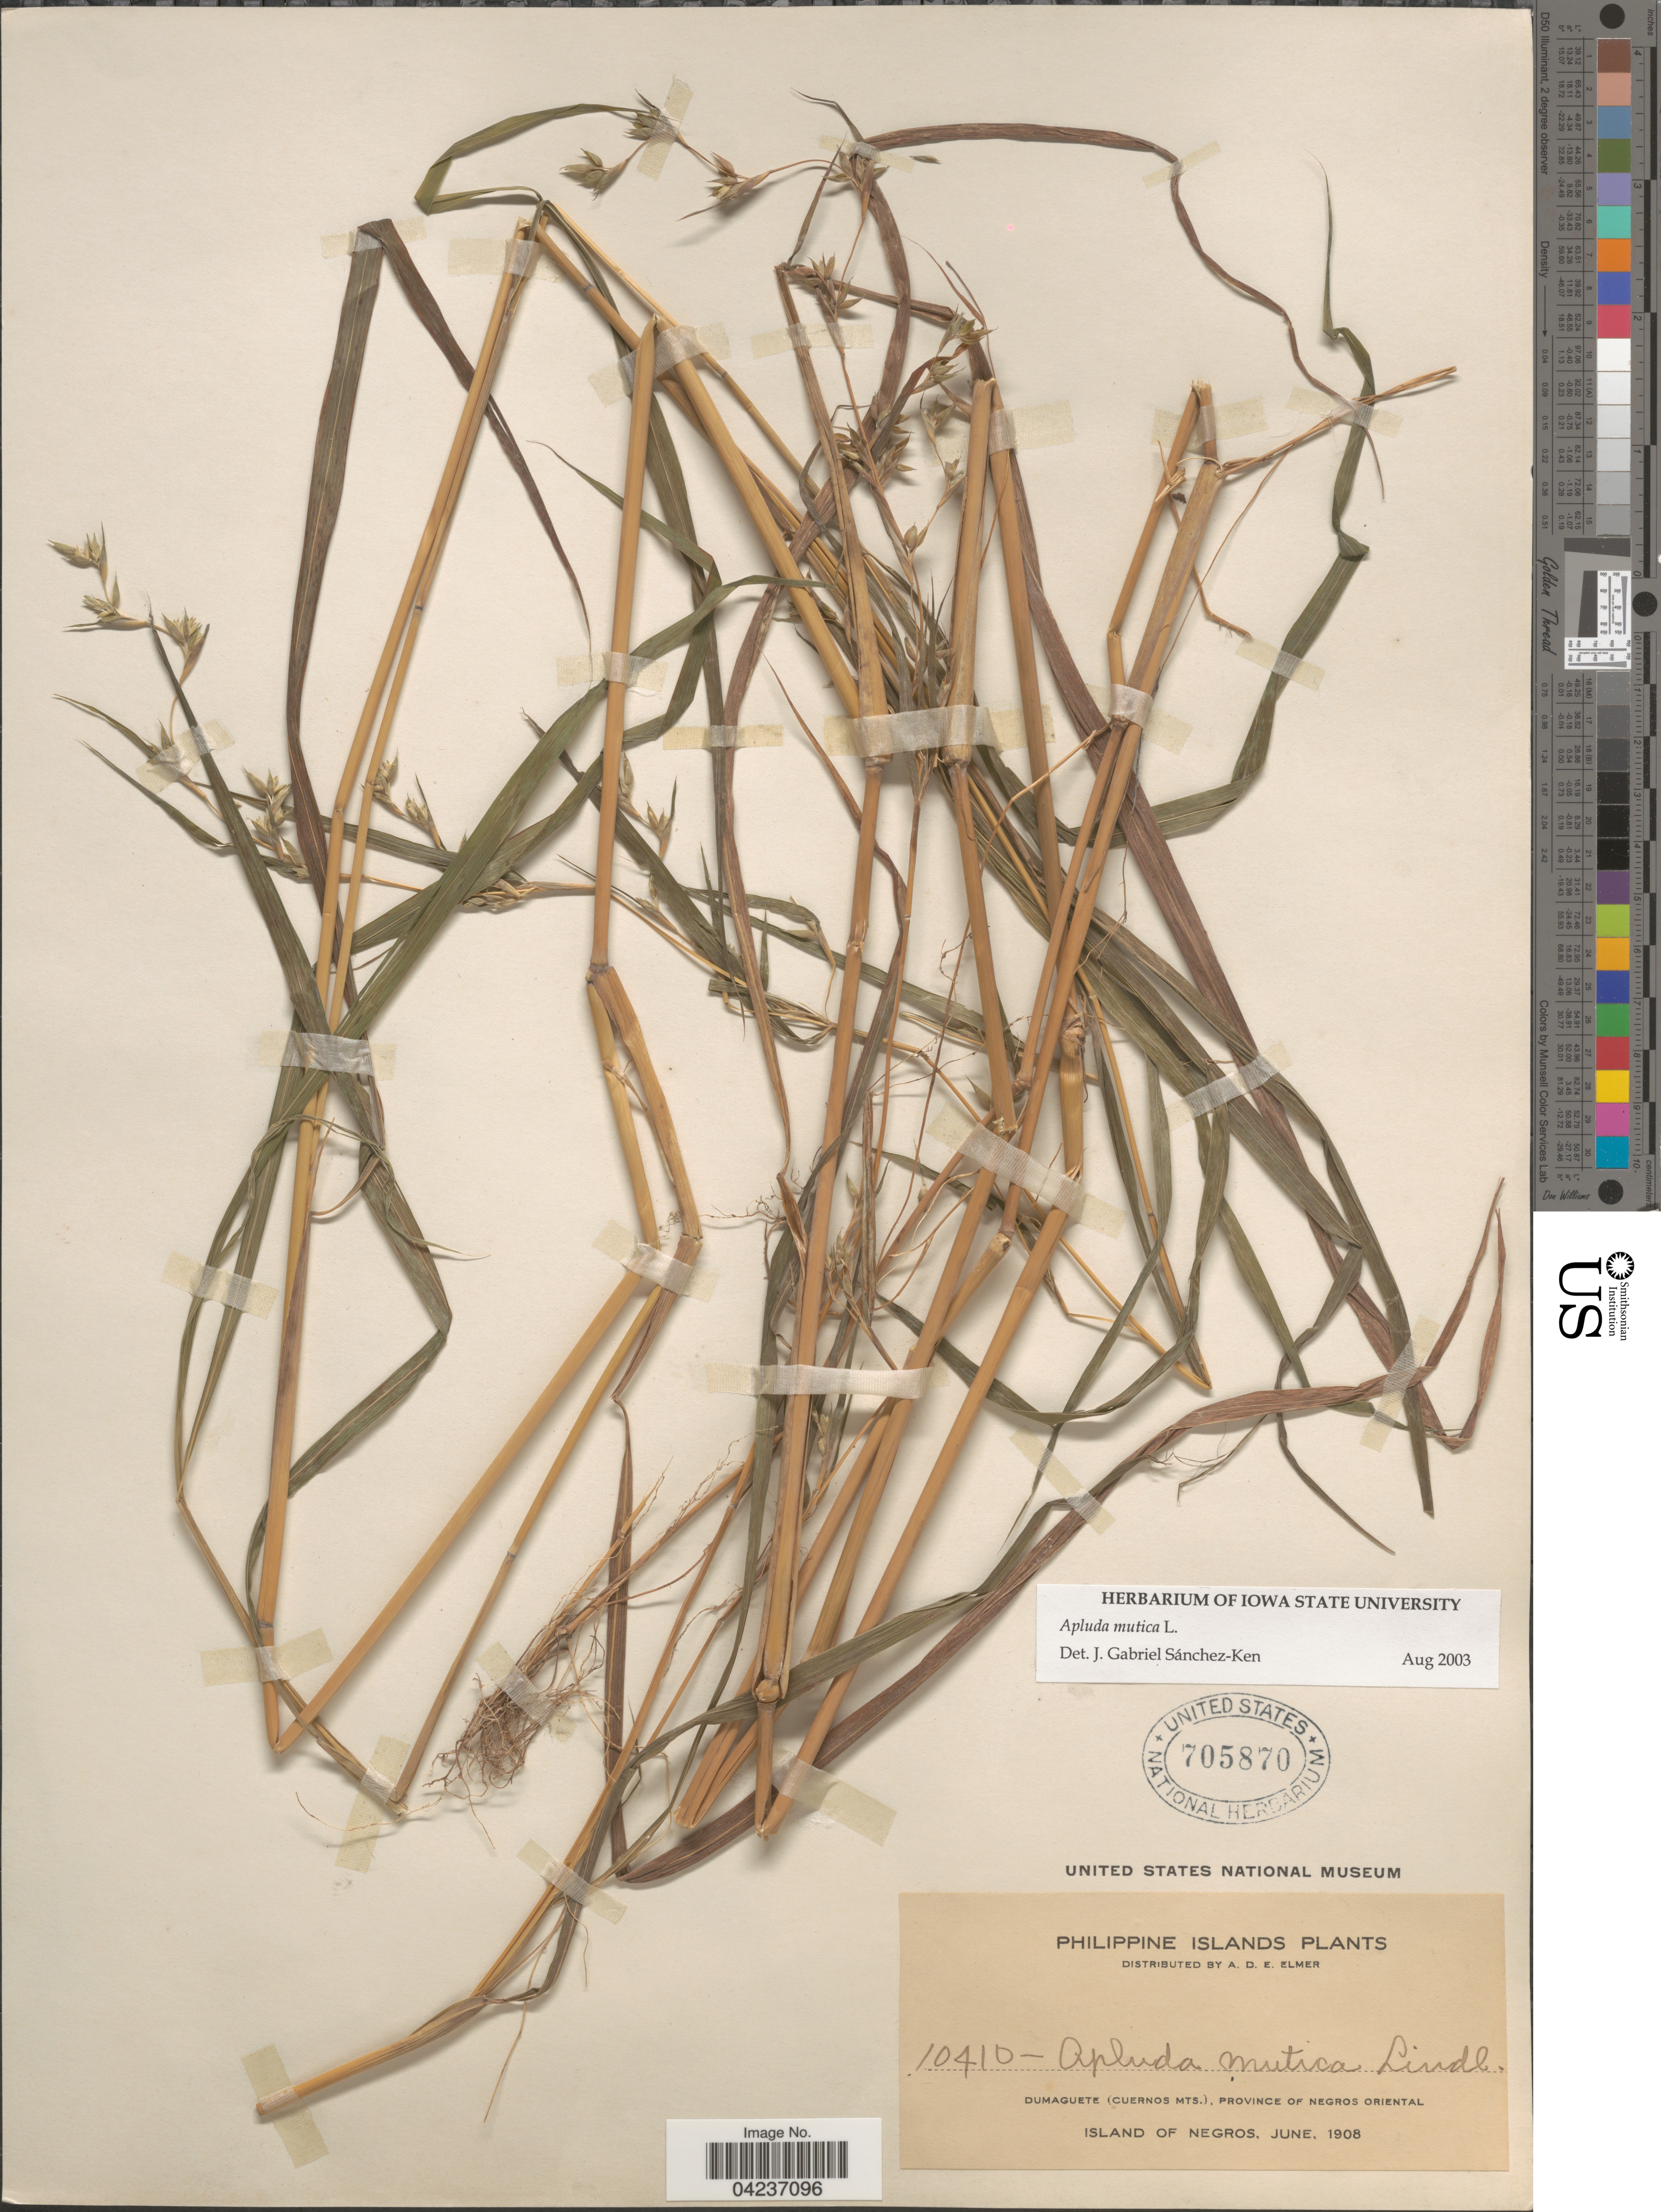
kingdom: Plantae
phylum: Tracheophyta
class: Liliopsida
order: Poales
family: Poaceae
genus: Apluda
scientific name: Apluda mutica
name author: L.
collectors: A. D. E. Elmer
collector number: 10410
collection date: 1908-06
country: Philippines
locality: Philippine Islands. Dumaguete (Cuernos Mts.), Province of Negros Oriental. Island of Negros.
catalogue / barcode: US 705870